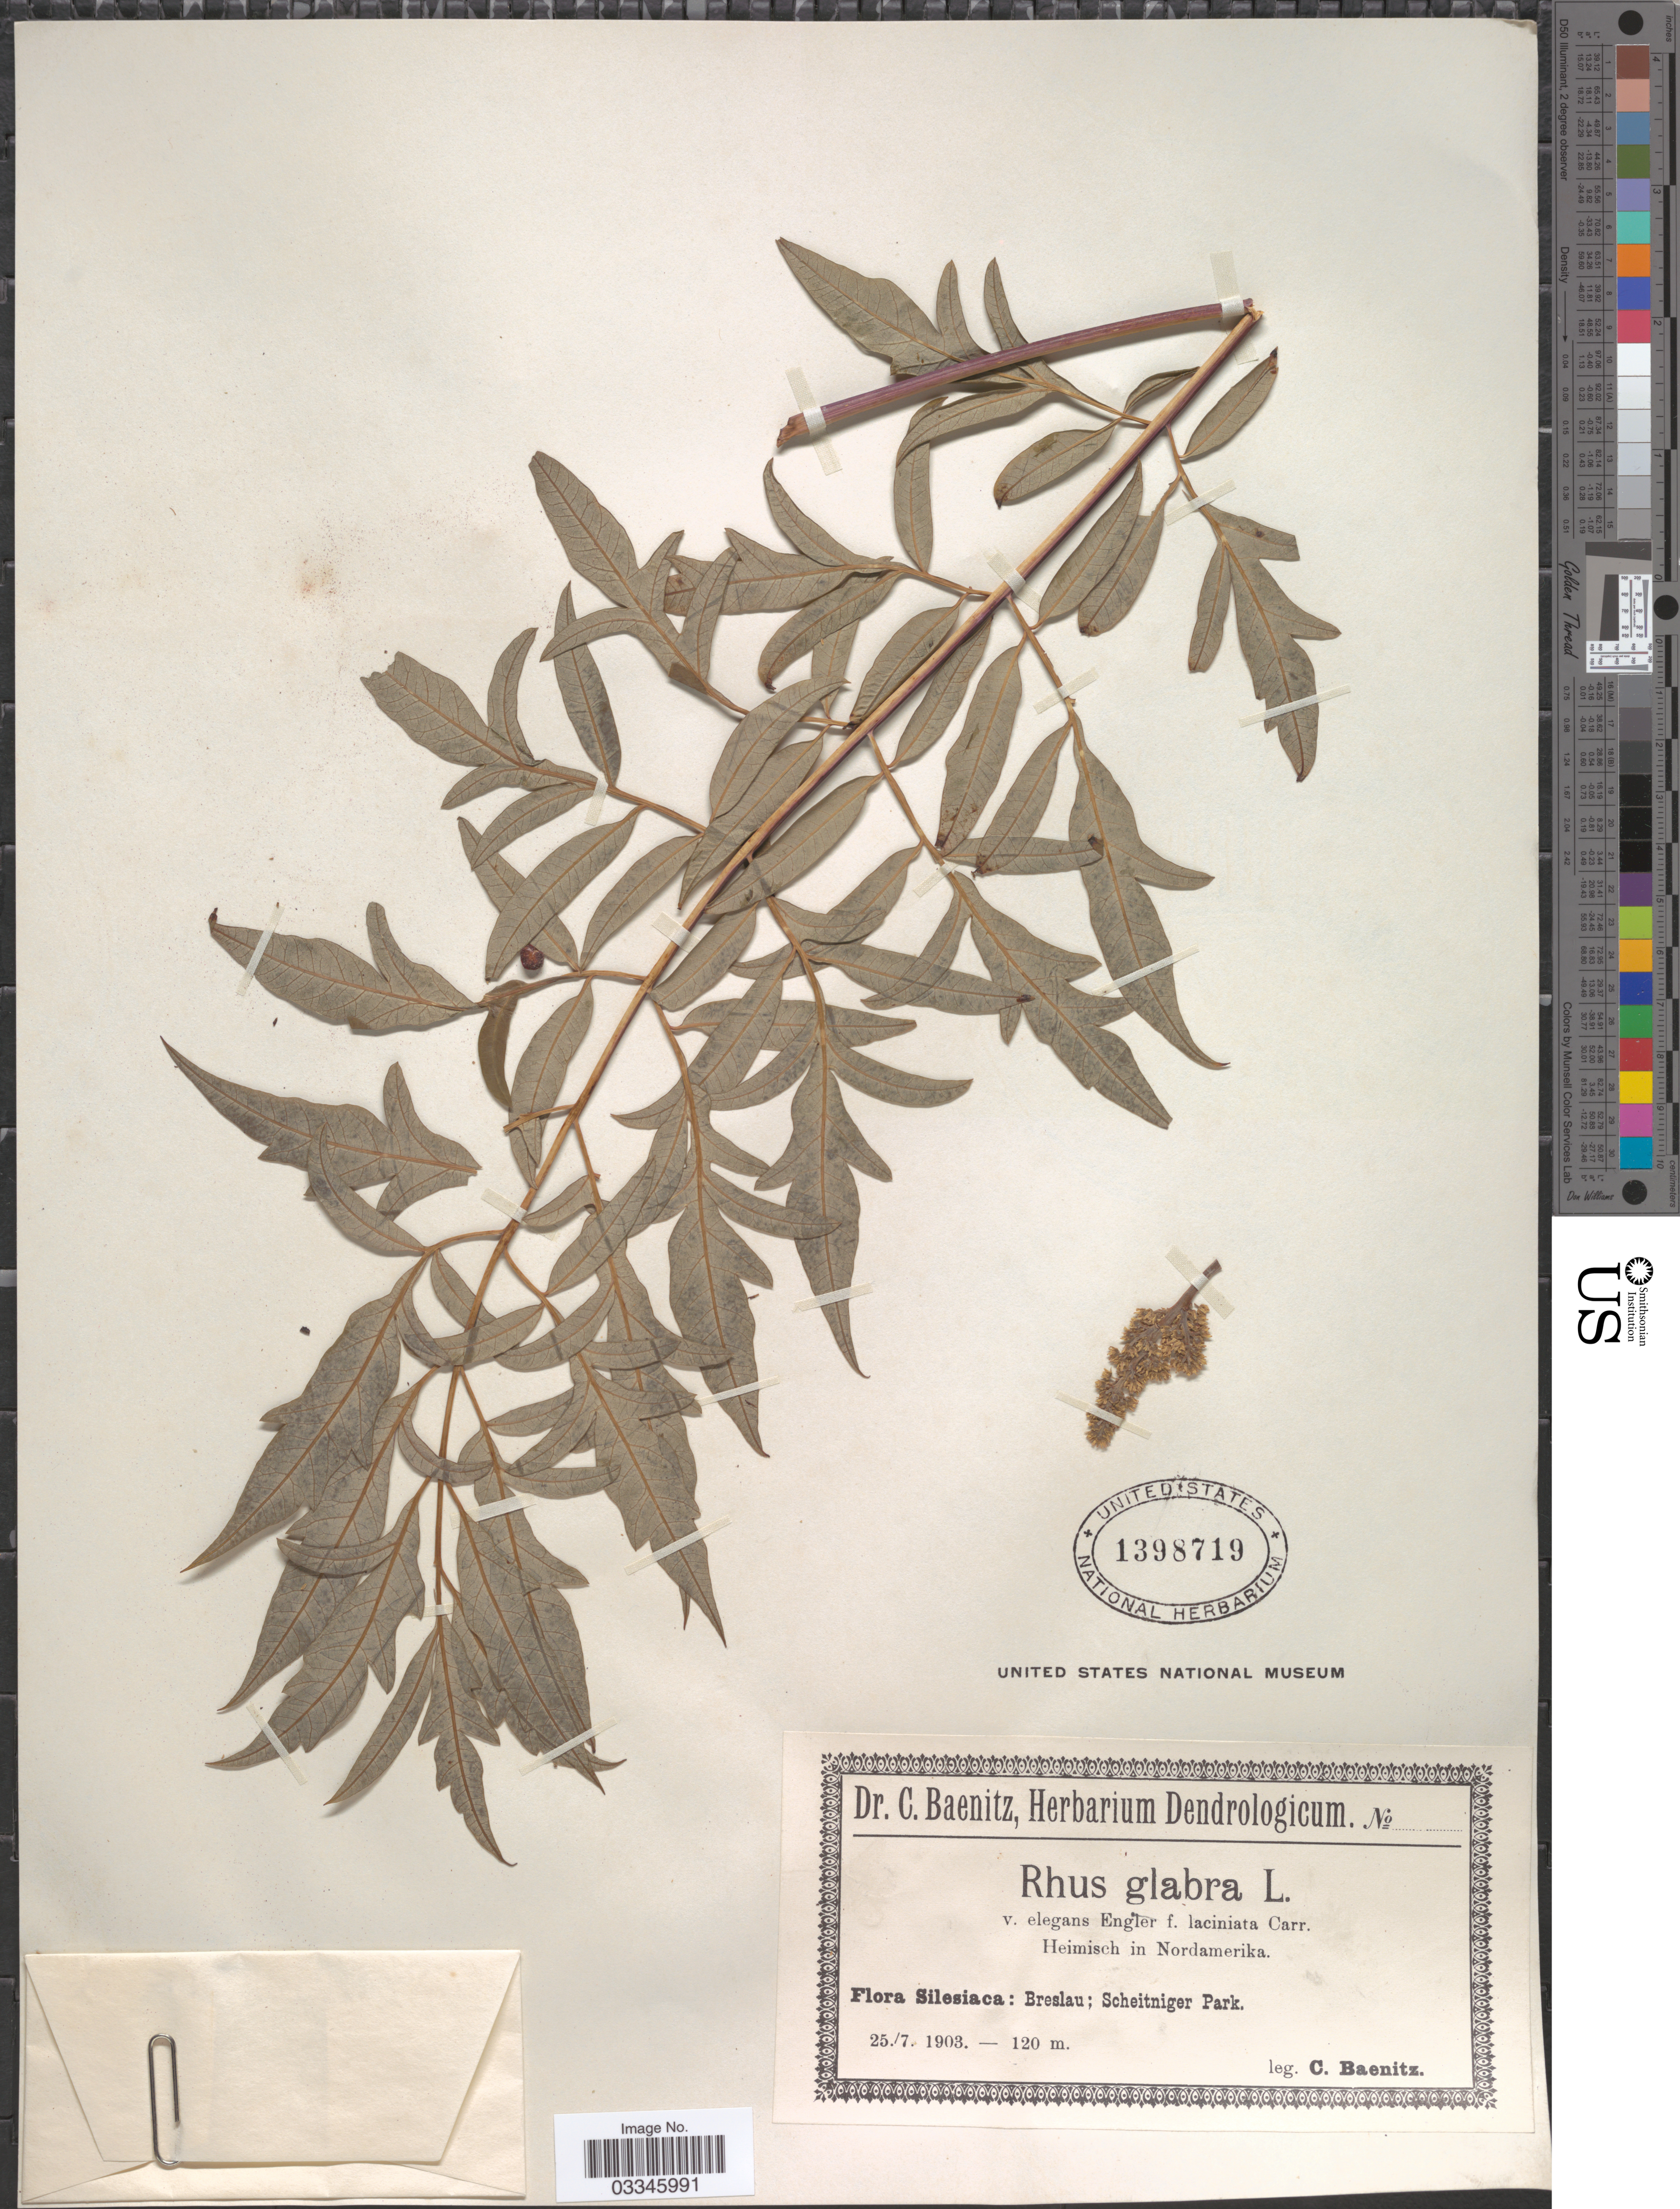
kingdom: Plantae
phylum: Tracheophyta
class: Magnoliopsida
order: Sapindales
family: Anacardiaceae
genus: Rhus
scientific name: Rhus glabra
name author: L.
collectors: C. G. Baenitz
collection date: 1903-07-25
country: Poland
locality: Silesiaca: Breslau; Scheitniger Park.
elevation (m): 120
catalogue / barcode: US 1398719